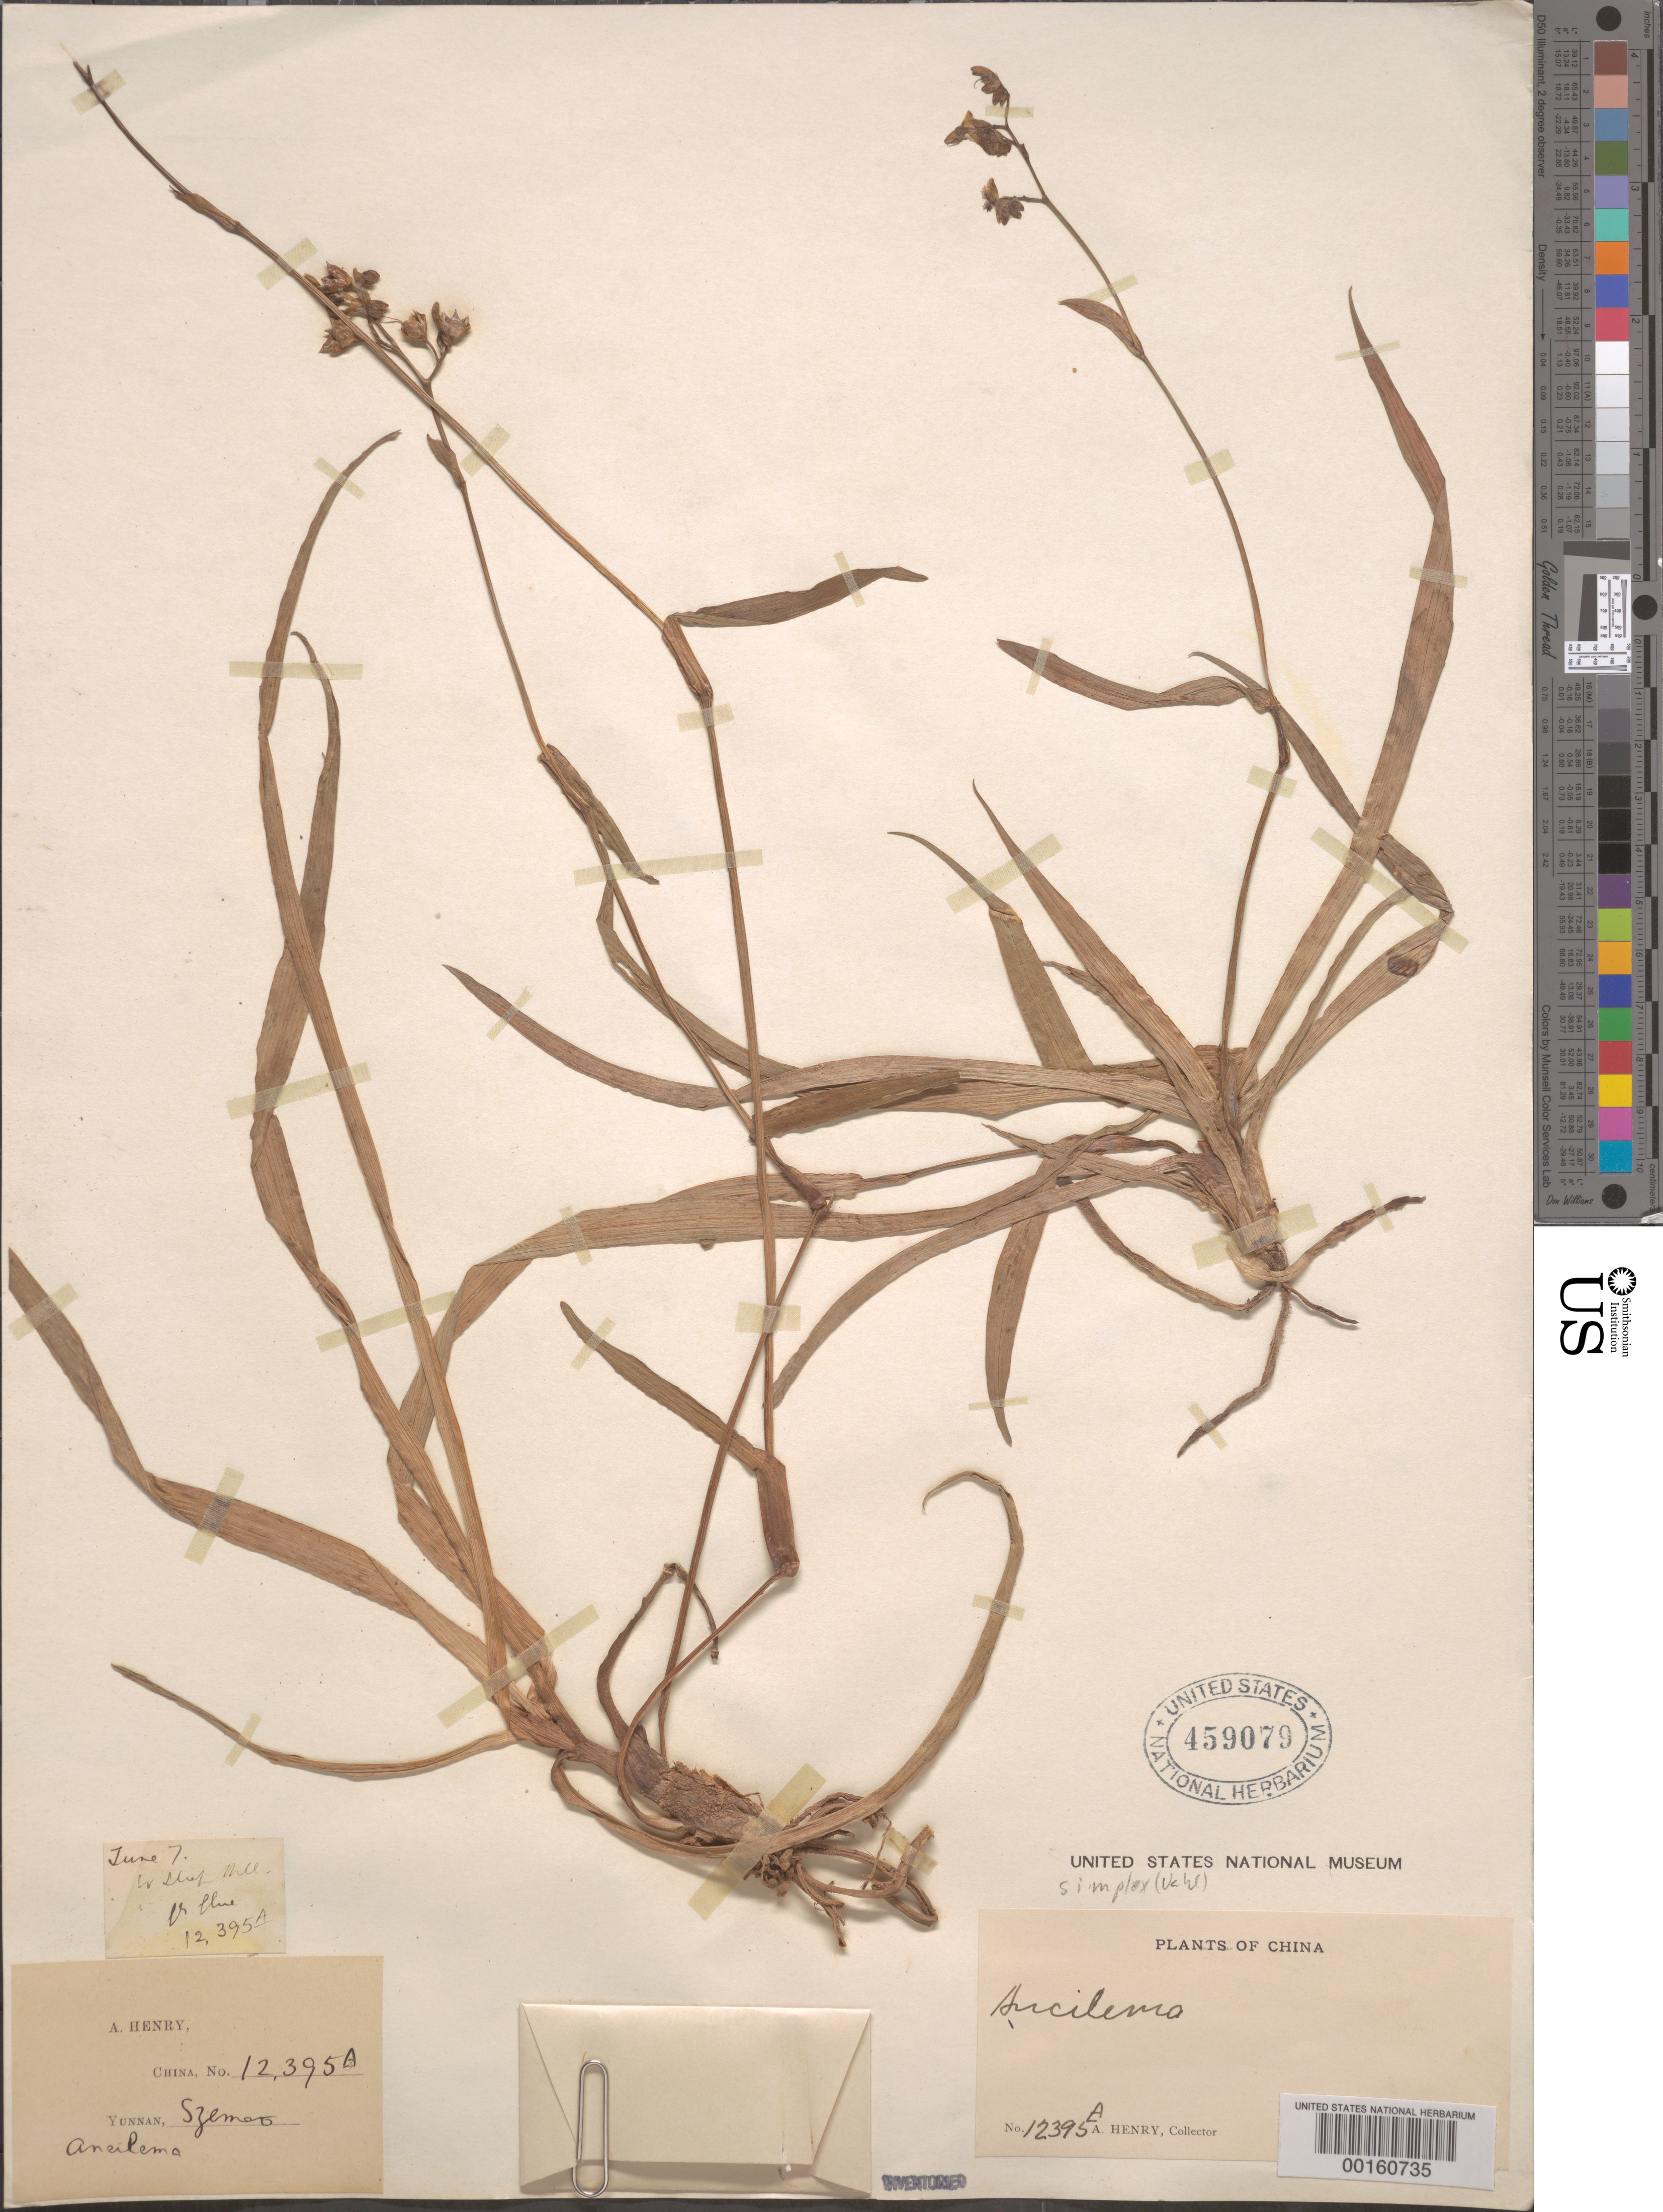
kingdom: Plantae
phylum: Tracheophyta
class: Liliopsida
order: Commelinales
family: Commelinaceae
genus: Murdannia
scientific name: Murdannia simplex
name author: (Vahl) Brenan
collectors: A. Henry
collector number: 12395 A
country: China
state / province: Yunnan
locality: Szemec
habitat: Steep hill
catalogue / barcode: US 459079